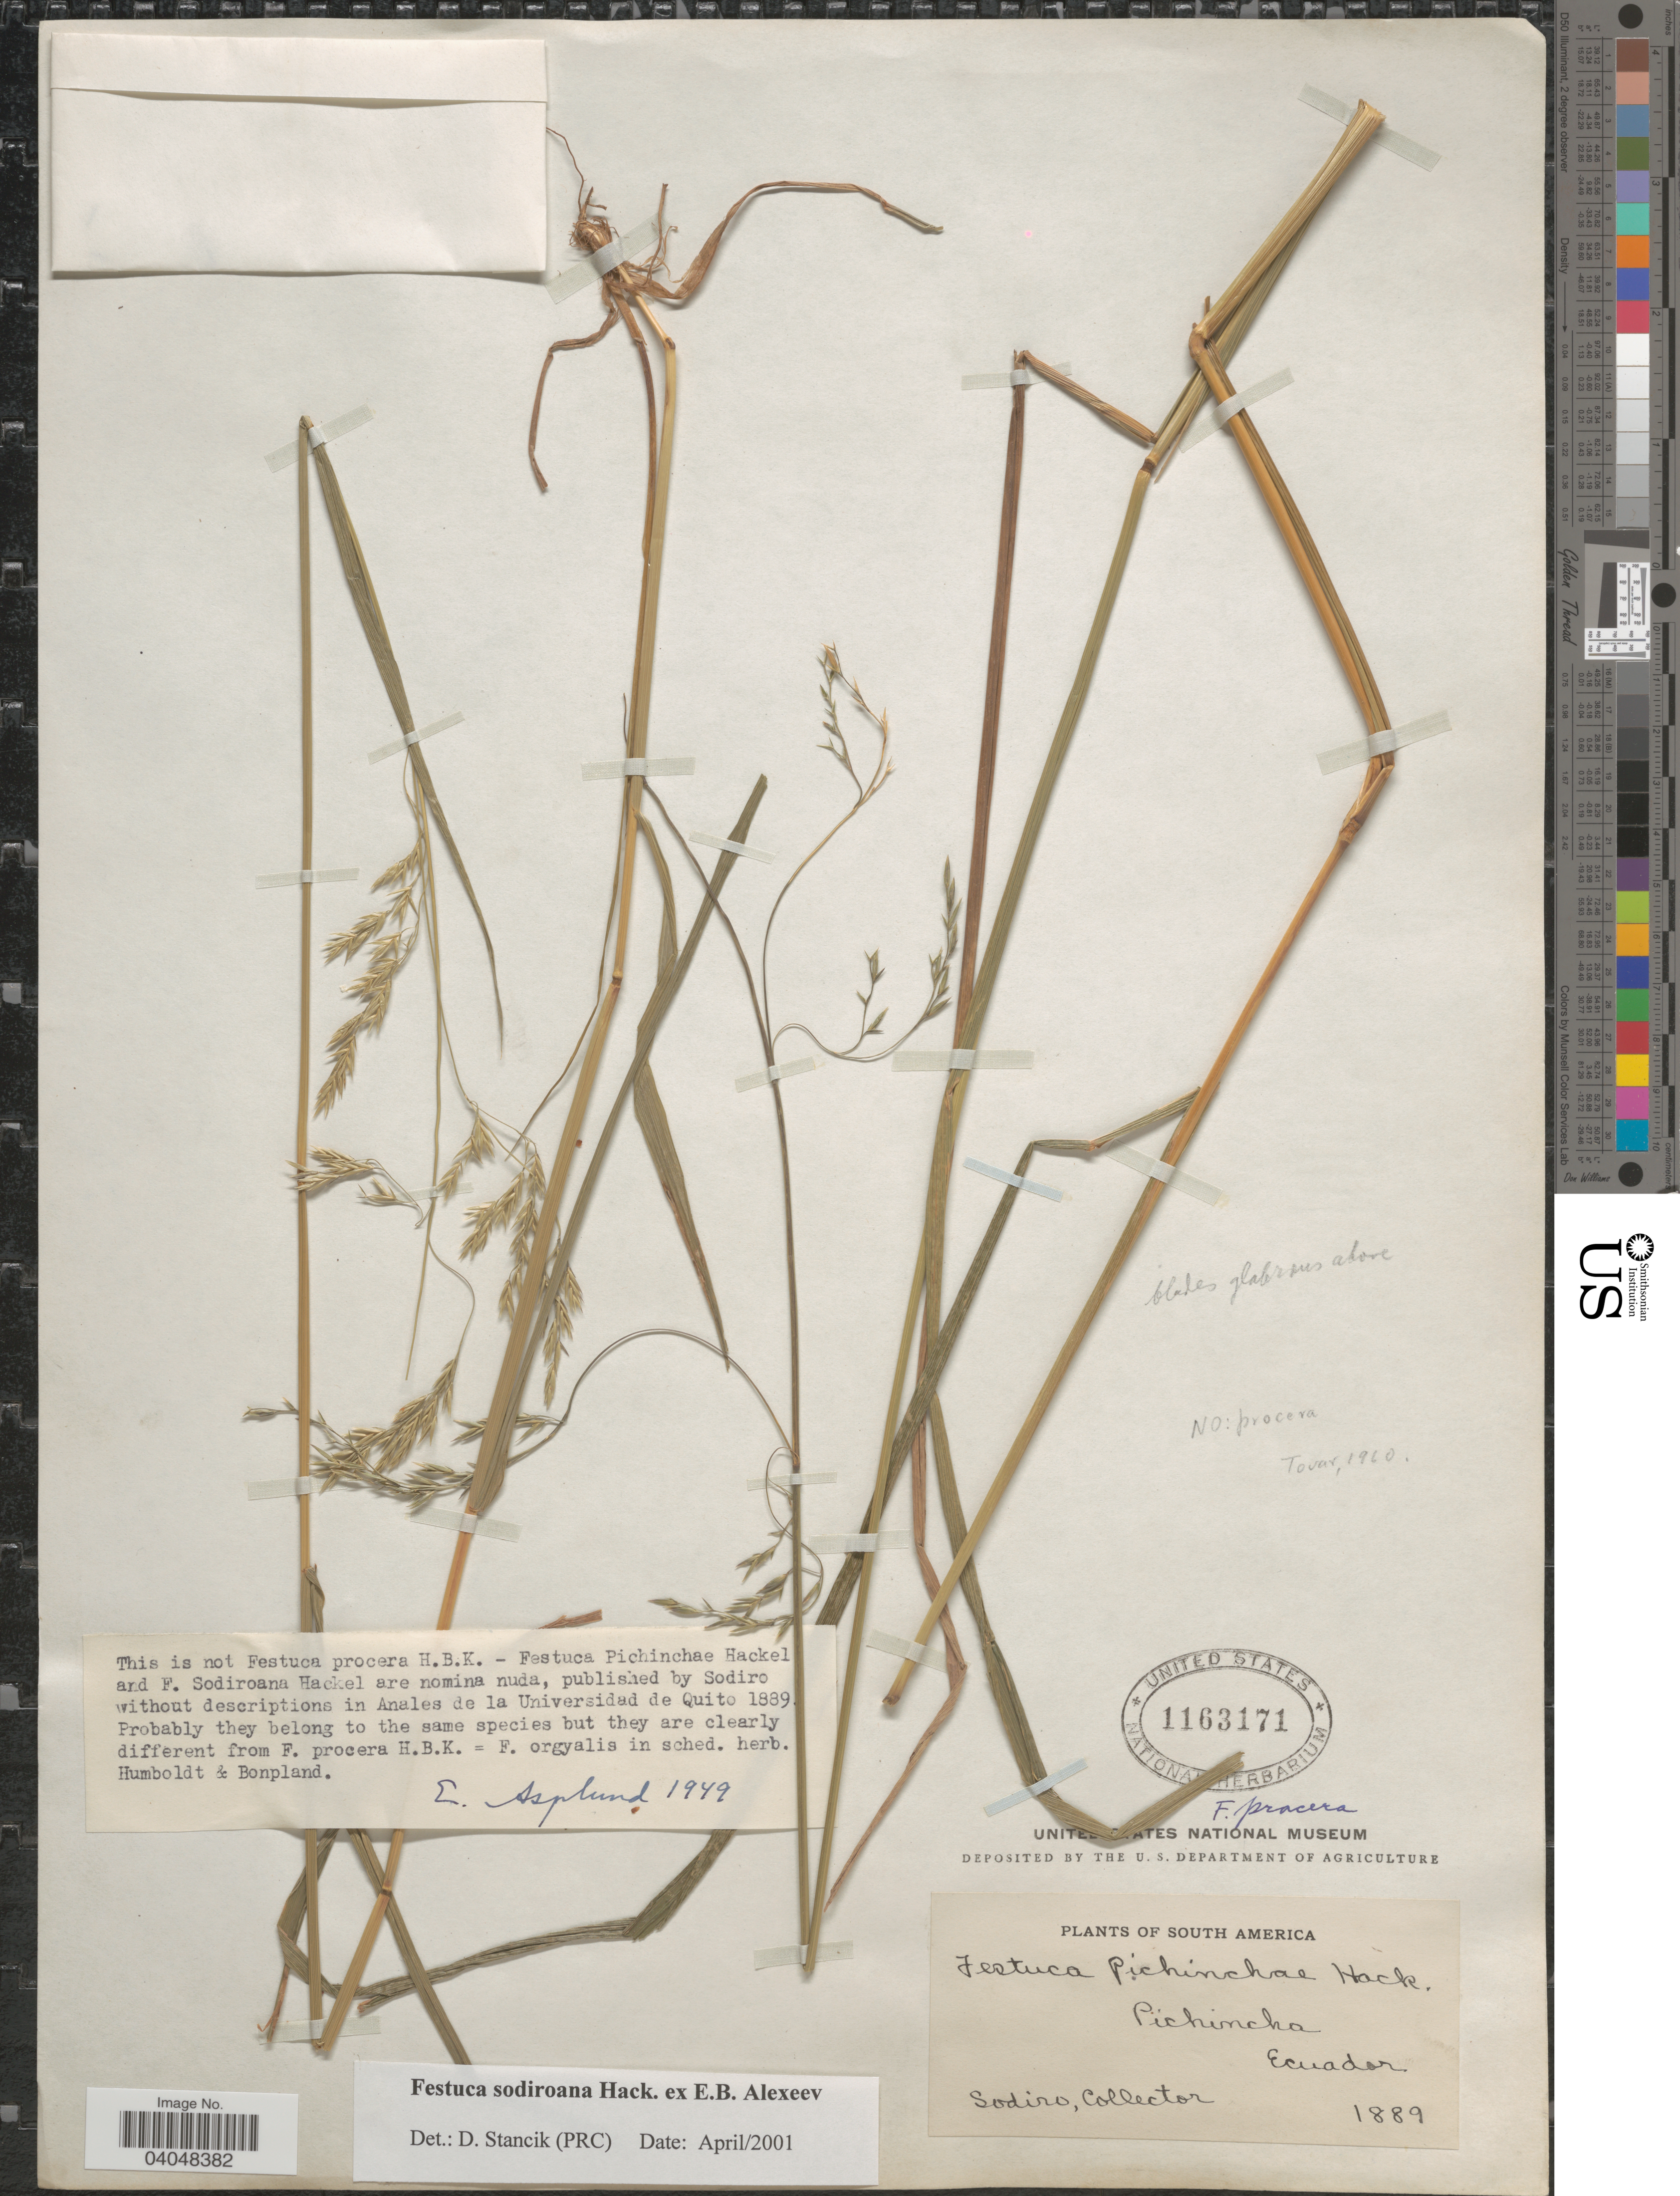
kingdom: Plantae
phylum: Tracheophyta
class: Liliopsida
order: Poales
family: Poaceae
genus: Festuca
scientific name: Festuca sodiroana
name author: Hack. ex E.B. Alexeev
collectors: Sodiro, --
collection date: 1889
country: Ecuador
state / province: Pichincha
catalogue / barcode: US 1163171